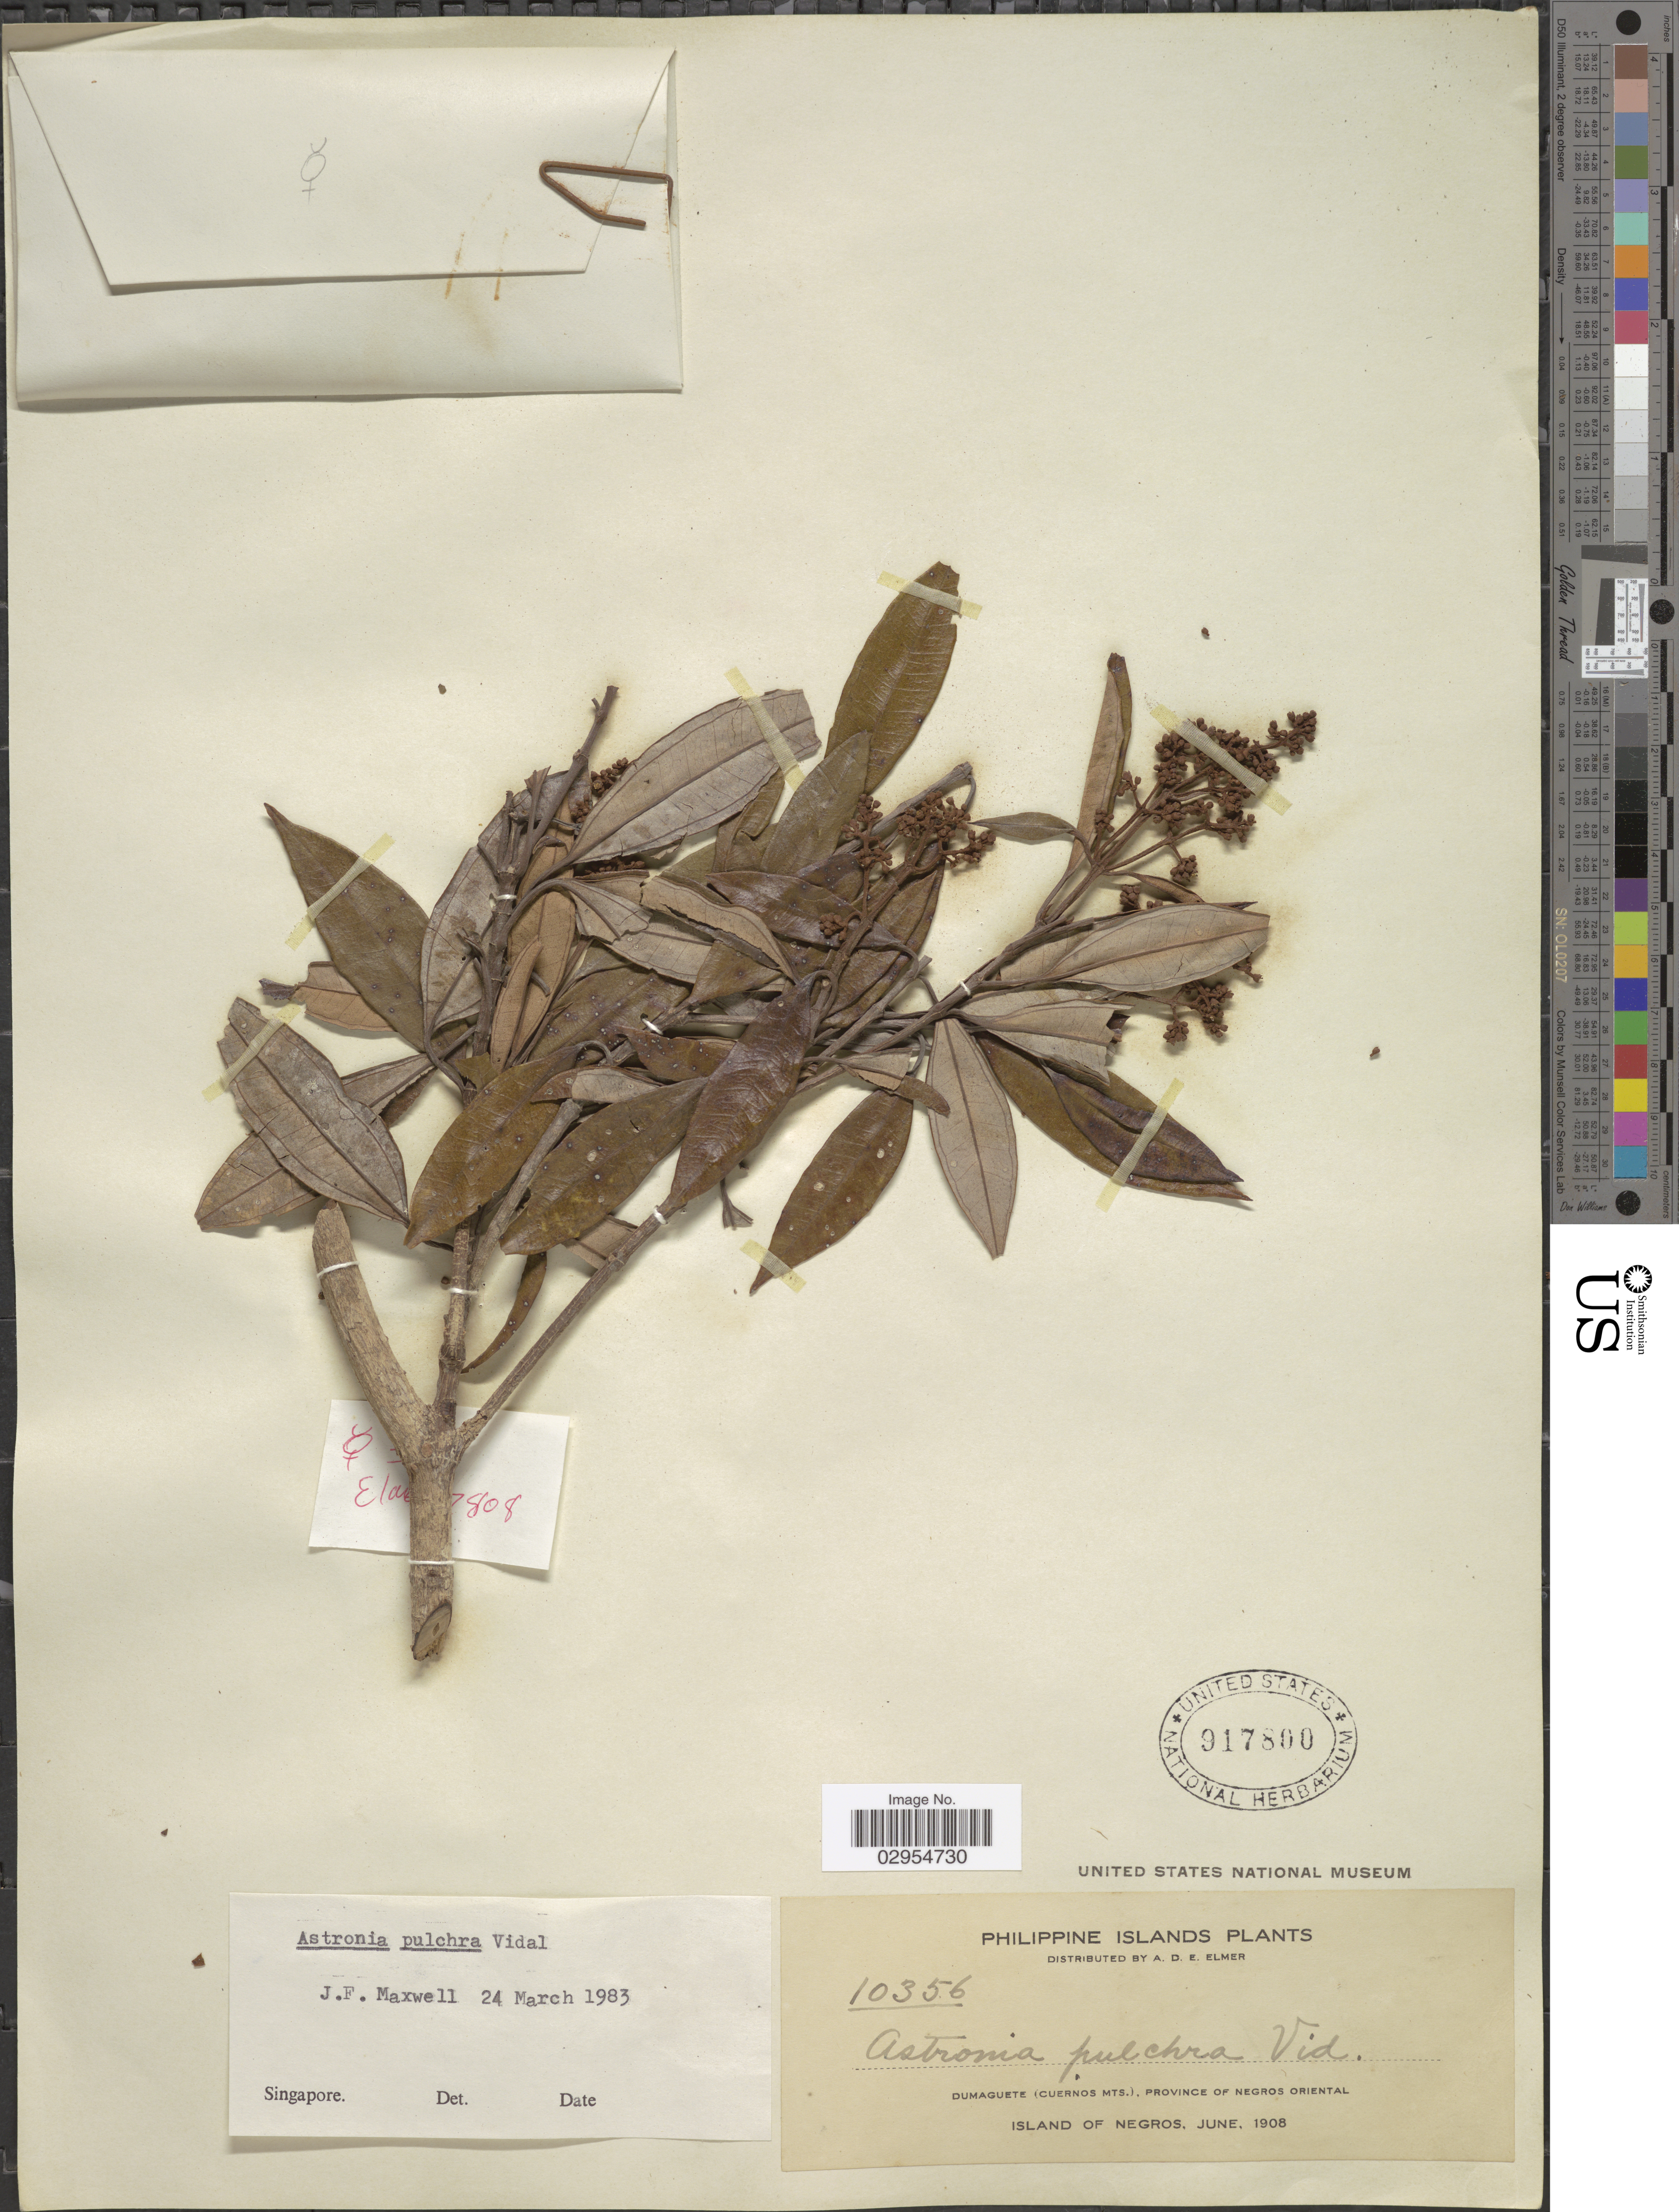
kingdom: Plantae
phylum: Tracheophyta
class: Magnoliopsida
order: Myrtales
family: Melastomataceae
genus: Astronia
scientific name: Astronia pulchra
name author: S. Vidal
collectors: A. D. E. Elmer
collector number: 10356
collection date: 1908-06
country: Philippines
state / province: Central Visayas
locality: Dumaguete (Cuernos Mts.), Province of Negros Oriental, Island of Negros.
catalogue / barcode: US 917800